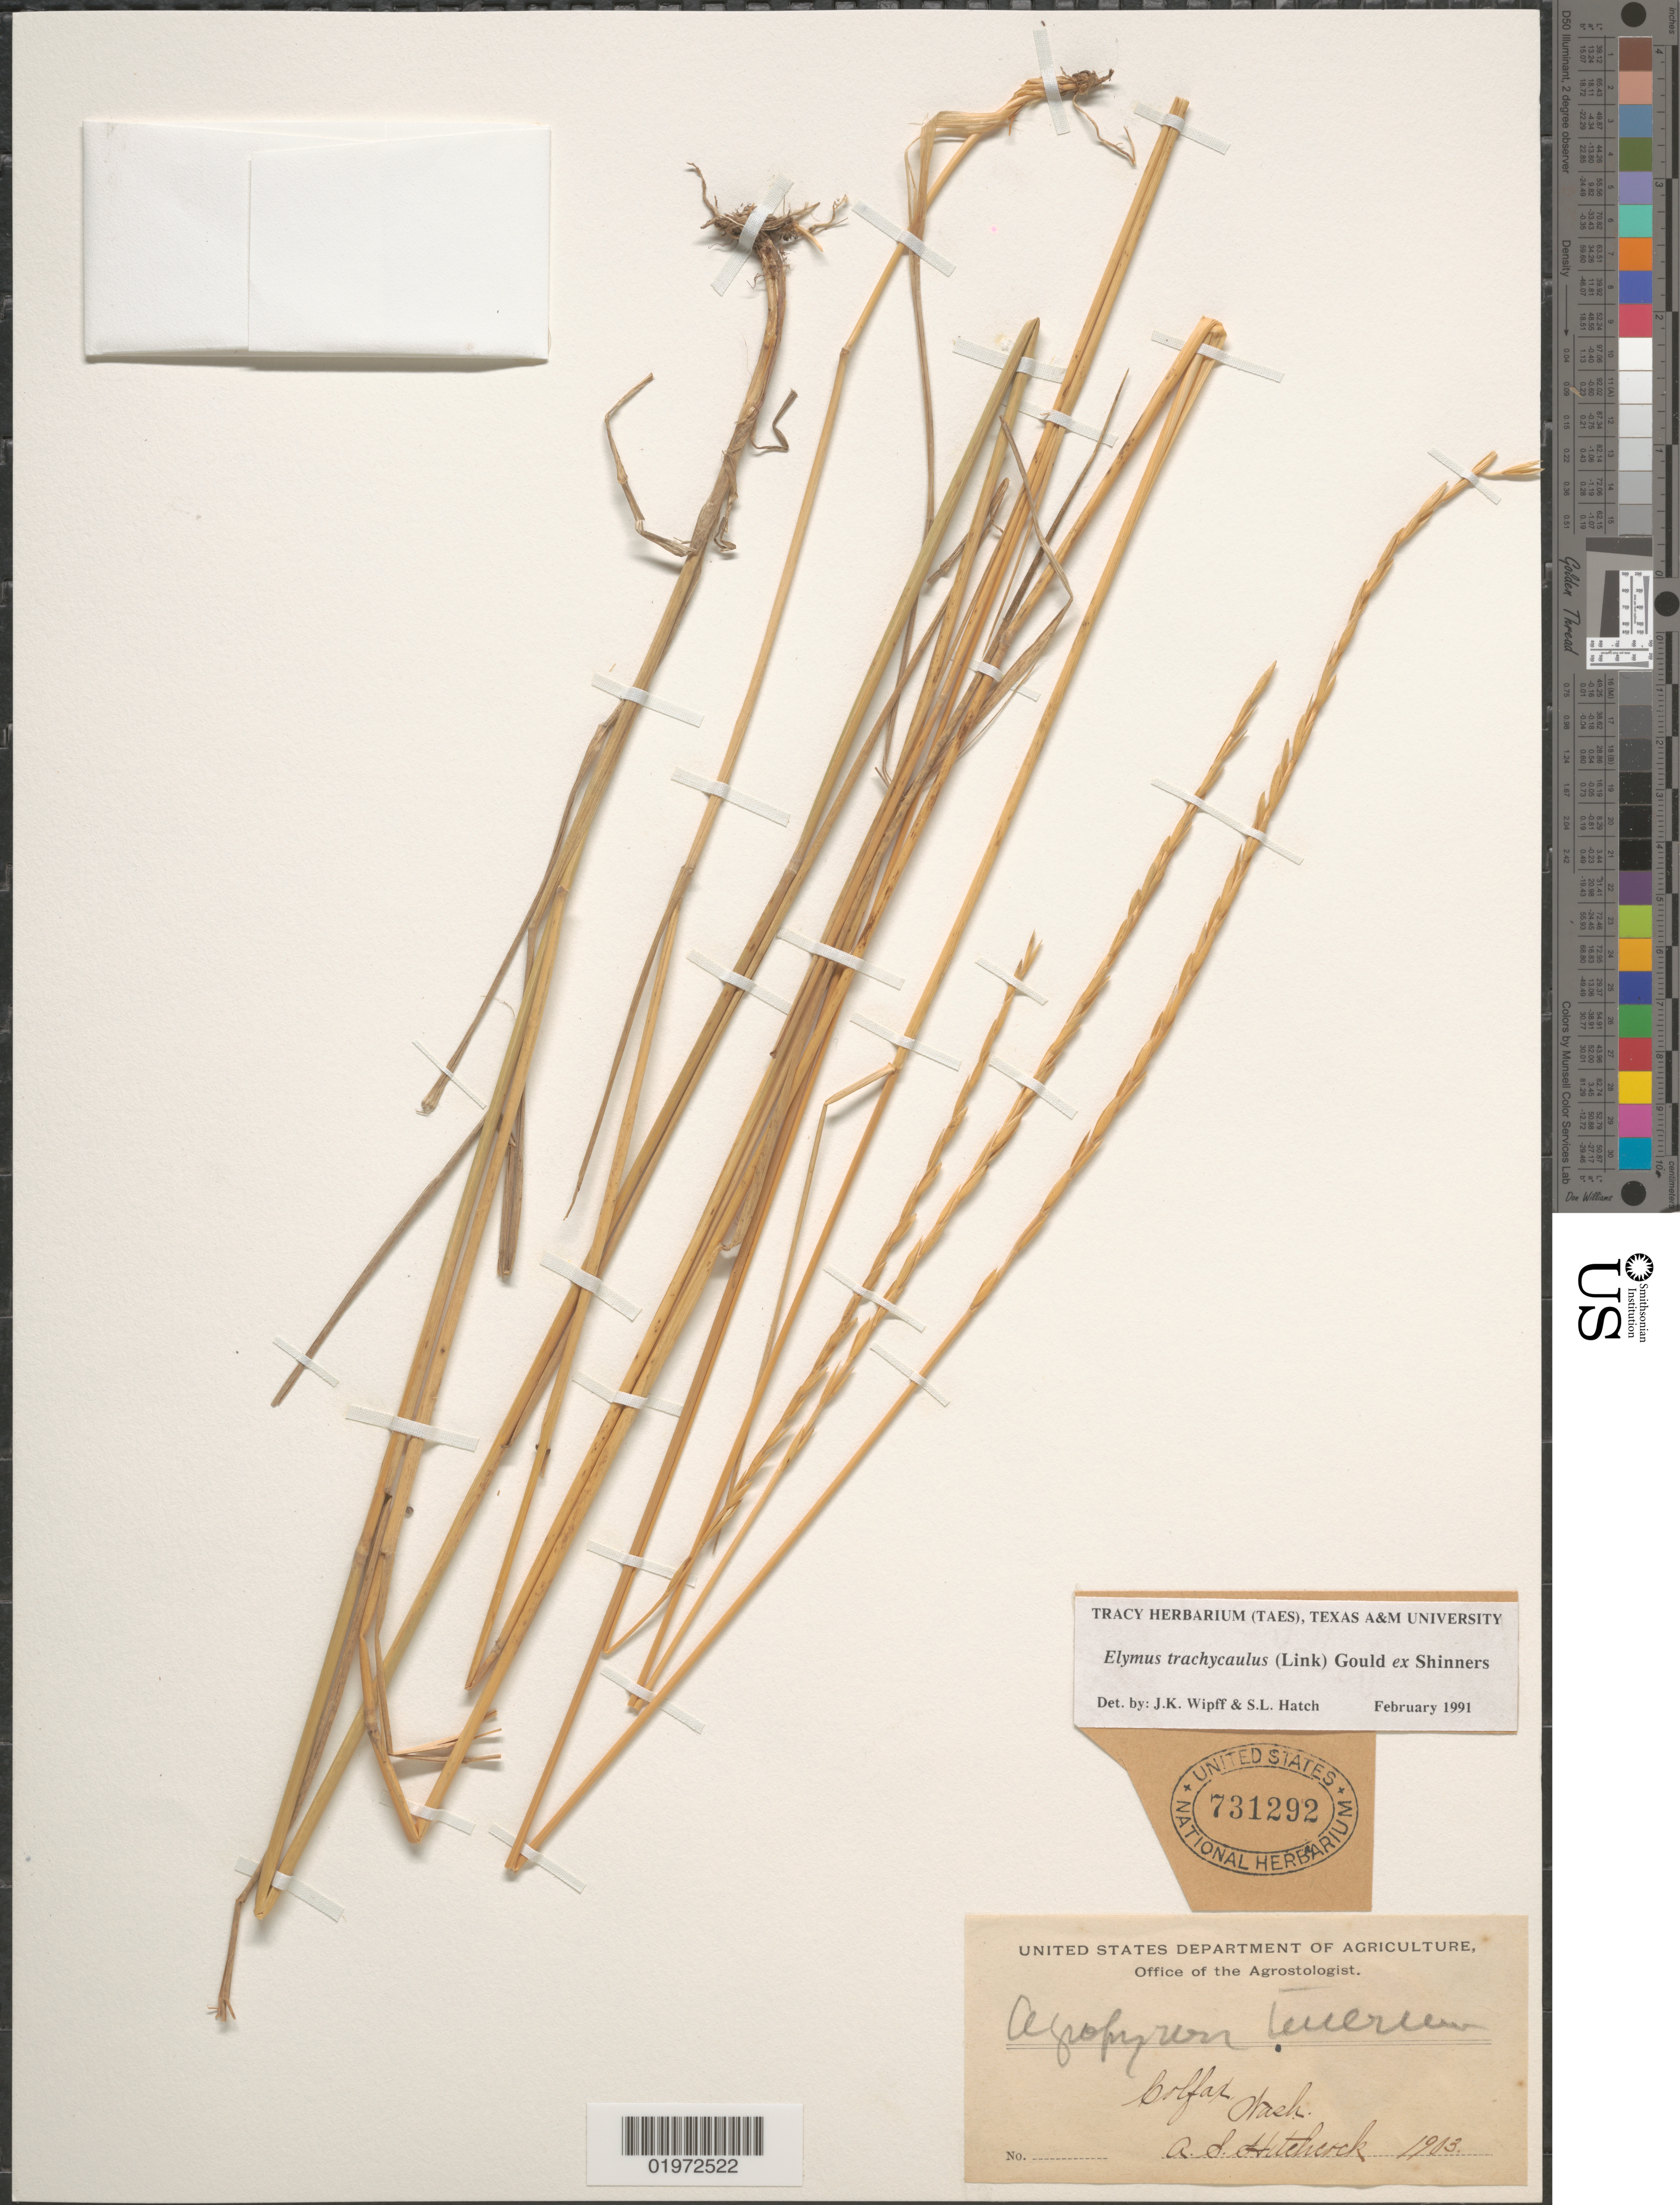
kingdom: Plantae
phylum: Tracheophyta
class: Liliopsida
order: Poales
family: Poaceae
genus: Elymus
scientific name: Elymus trachycaulus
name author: (Link) Gould ex Shinners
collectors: A. S. Hitchcock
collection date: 1903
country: United States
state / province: Washington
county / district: Whitman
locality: Colfax.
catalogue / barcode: US 731292